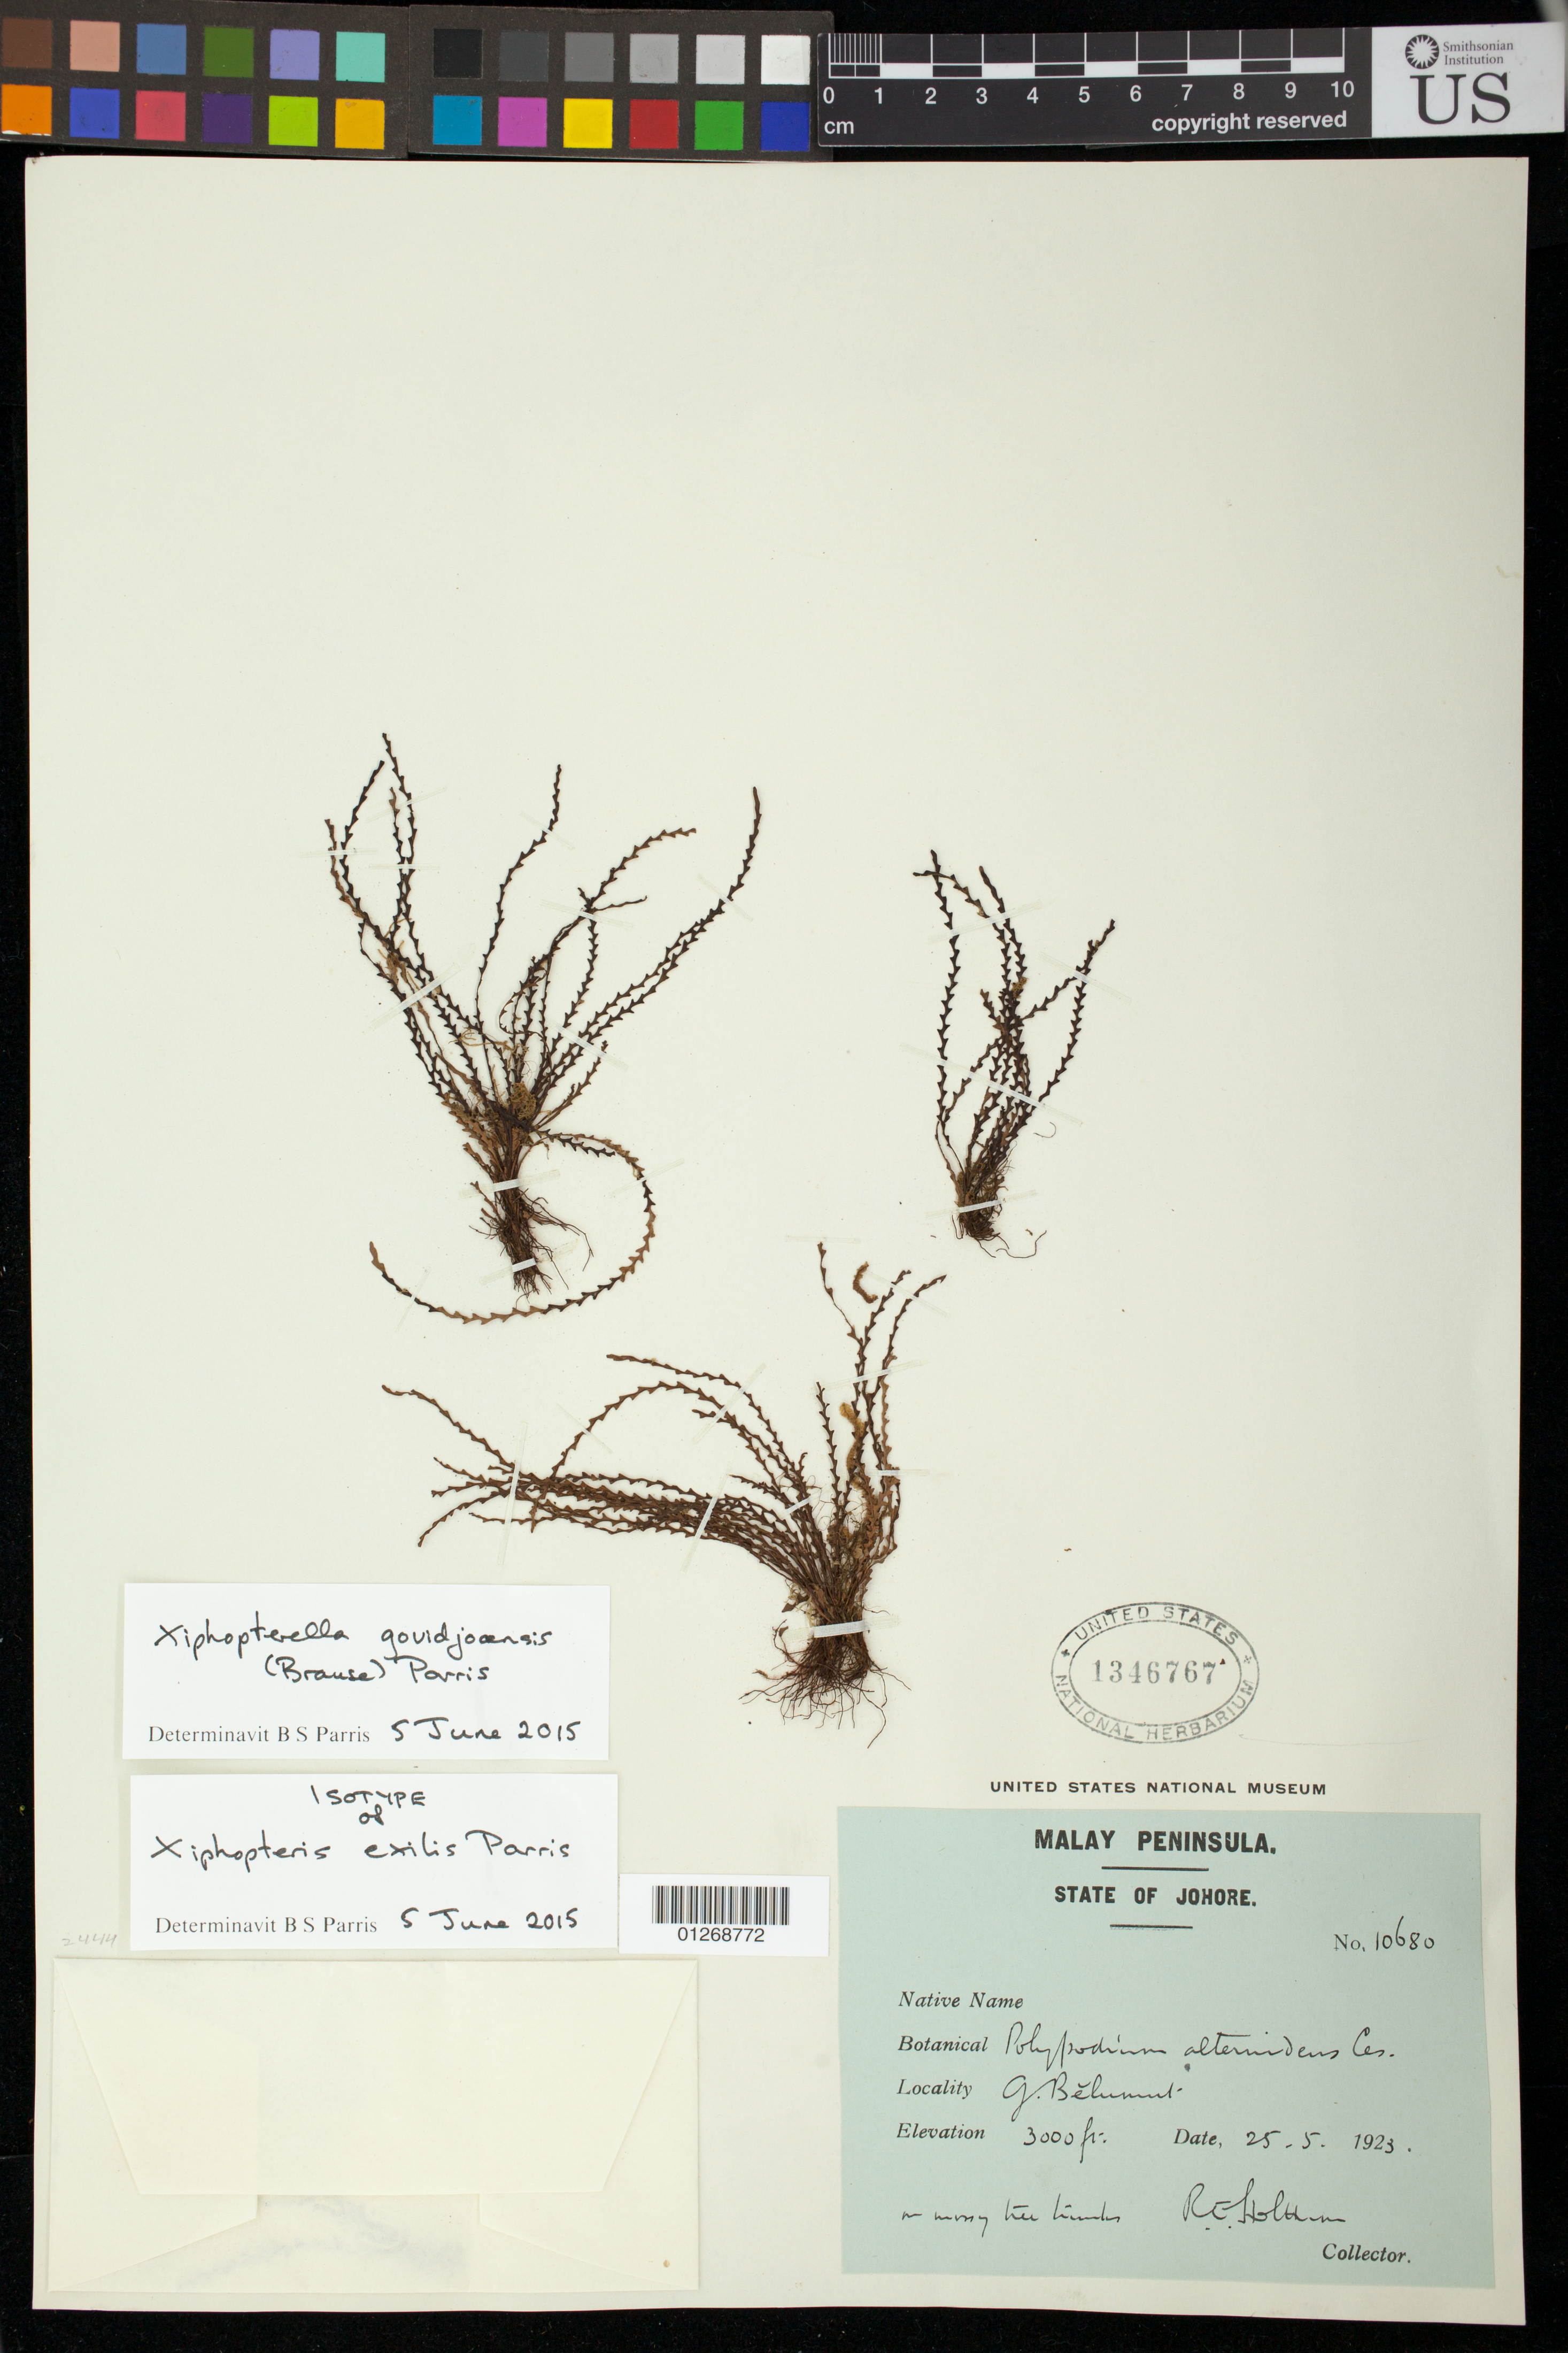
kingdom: Plantae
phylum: Tracheophyta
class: Polypodiopsida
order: Polypodiales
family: Polypodiaceae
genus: Xiphopteris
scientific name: Xiphopteris exilis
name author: Parris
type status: Isotype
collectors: R. E. Holttum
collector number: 10680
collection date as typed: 25-5-1923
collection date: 1923-05-25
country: Malaysia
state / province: Johor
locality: State of Johore. G. [Gunung] Belumut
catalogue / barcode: US 1346767